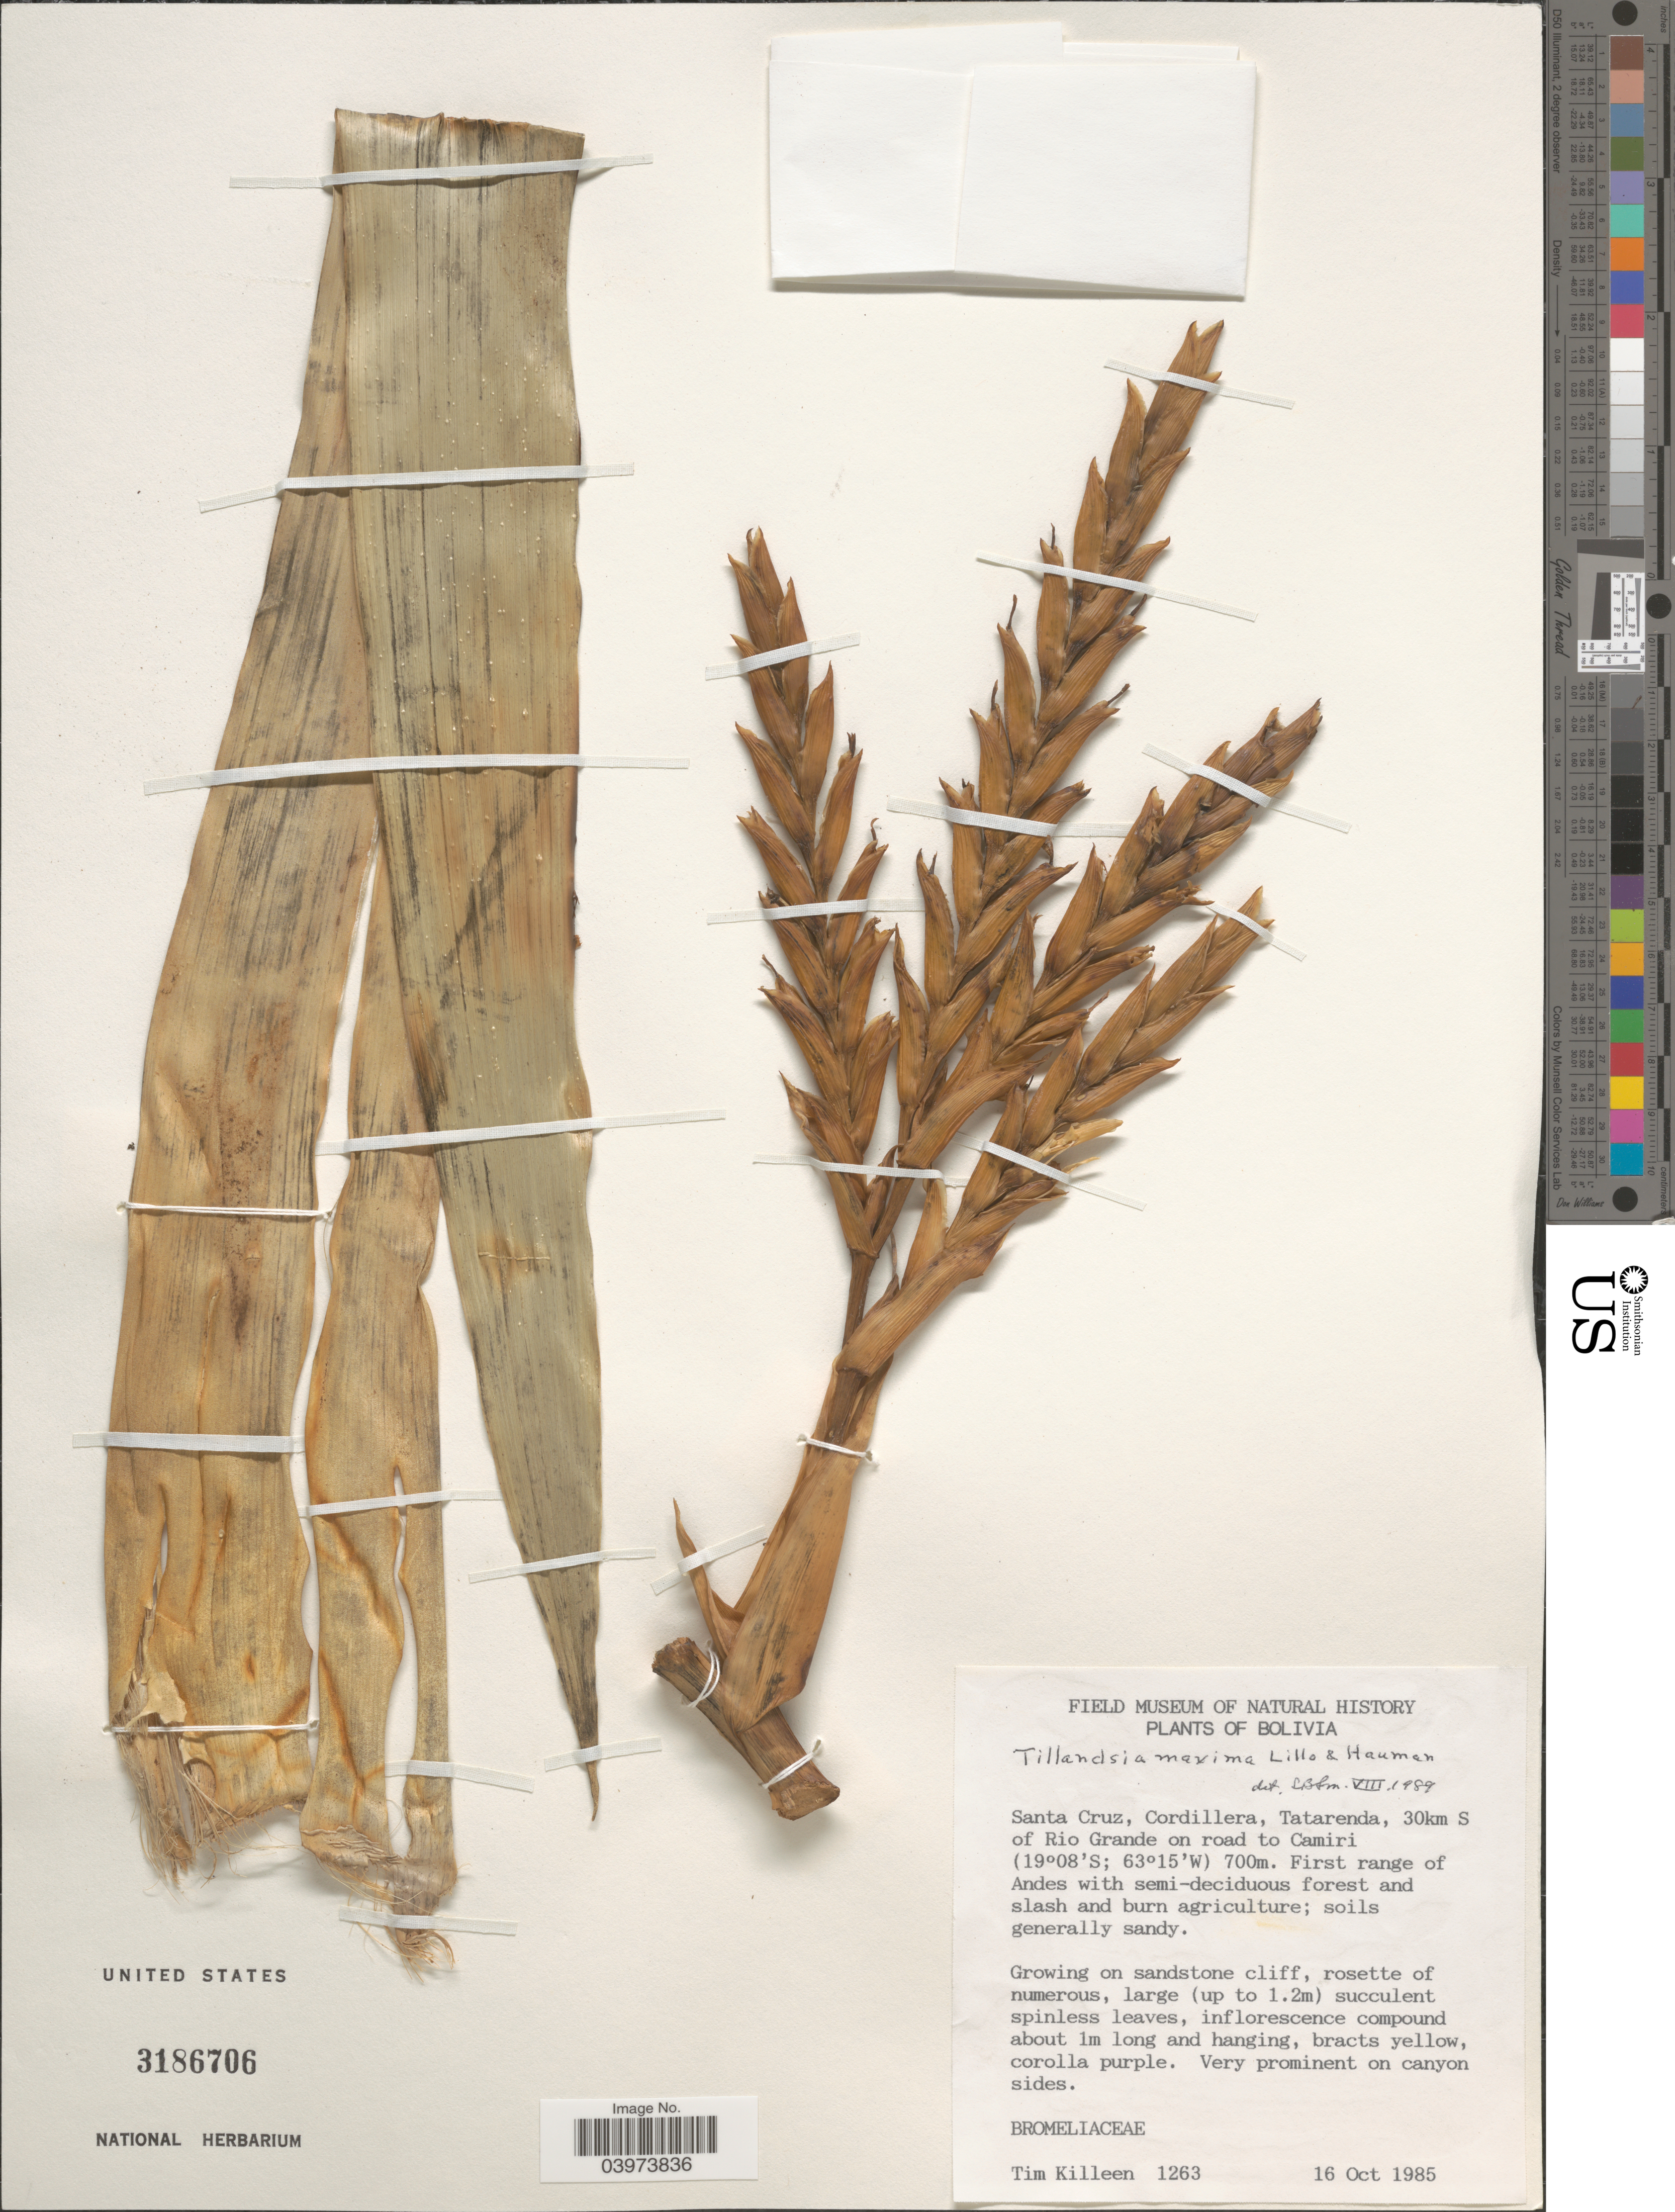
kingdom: Plantae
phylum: Tracheophyta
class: Liliopsida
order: Poales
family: Bromeliaceae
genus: Tillandsia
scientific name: Tillandsia maxima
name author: Lillo & Hauman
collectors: T. J. Killeen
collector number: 1263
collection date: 1985-10-16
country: Bolivia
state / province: Santa Cruz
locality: Cordillera, Tatarenda, 30km S of Rio Grande on road to Camiri.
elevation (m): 700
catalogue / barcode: US 3186706